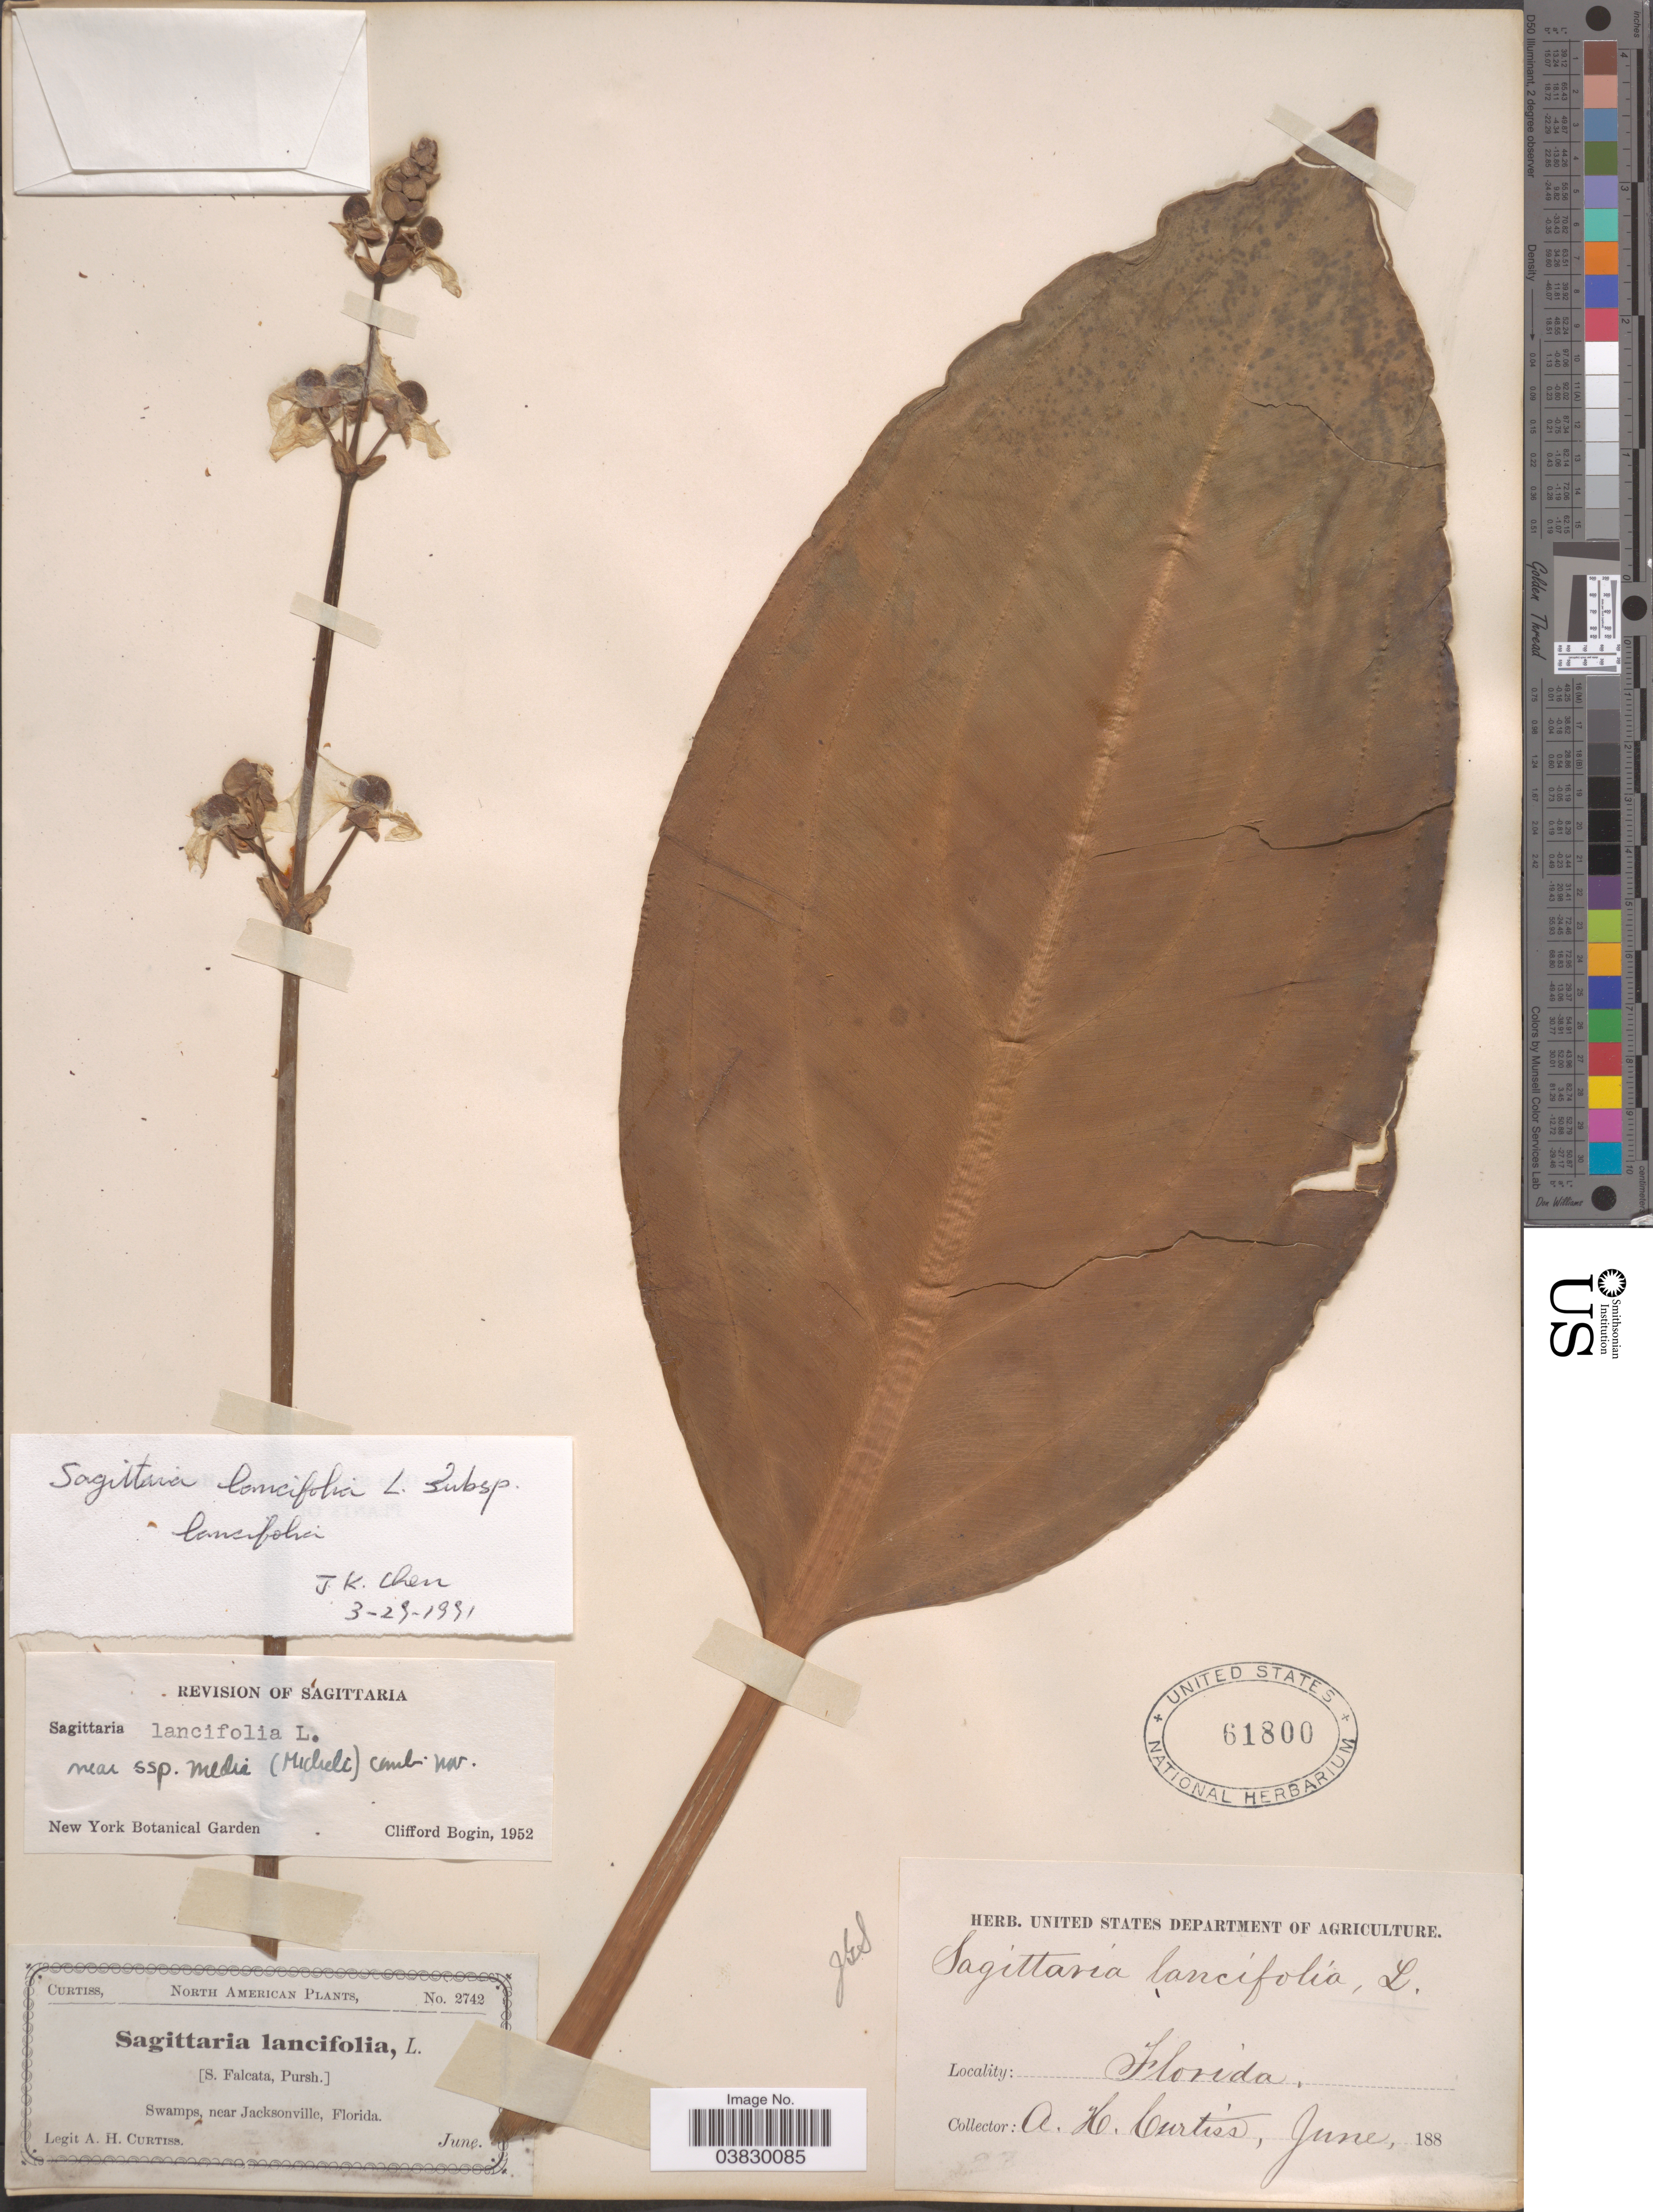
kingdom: Plantae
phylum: Tracheophyta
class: Liliopsida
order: Alismatales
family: Alismataceae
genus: Sagittaria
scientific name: Sagittaria lancifolia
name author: L.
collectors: A. H. Curtiss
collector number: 2742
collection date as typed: June 188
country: United States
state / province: Florida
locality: Near Jacksonville.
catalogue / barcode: US 61800